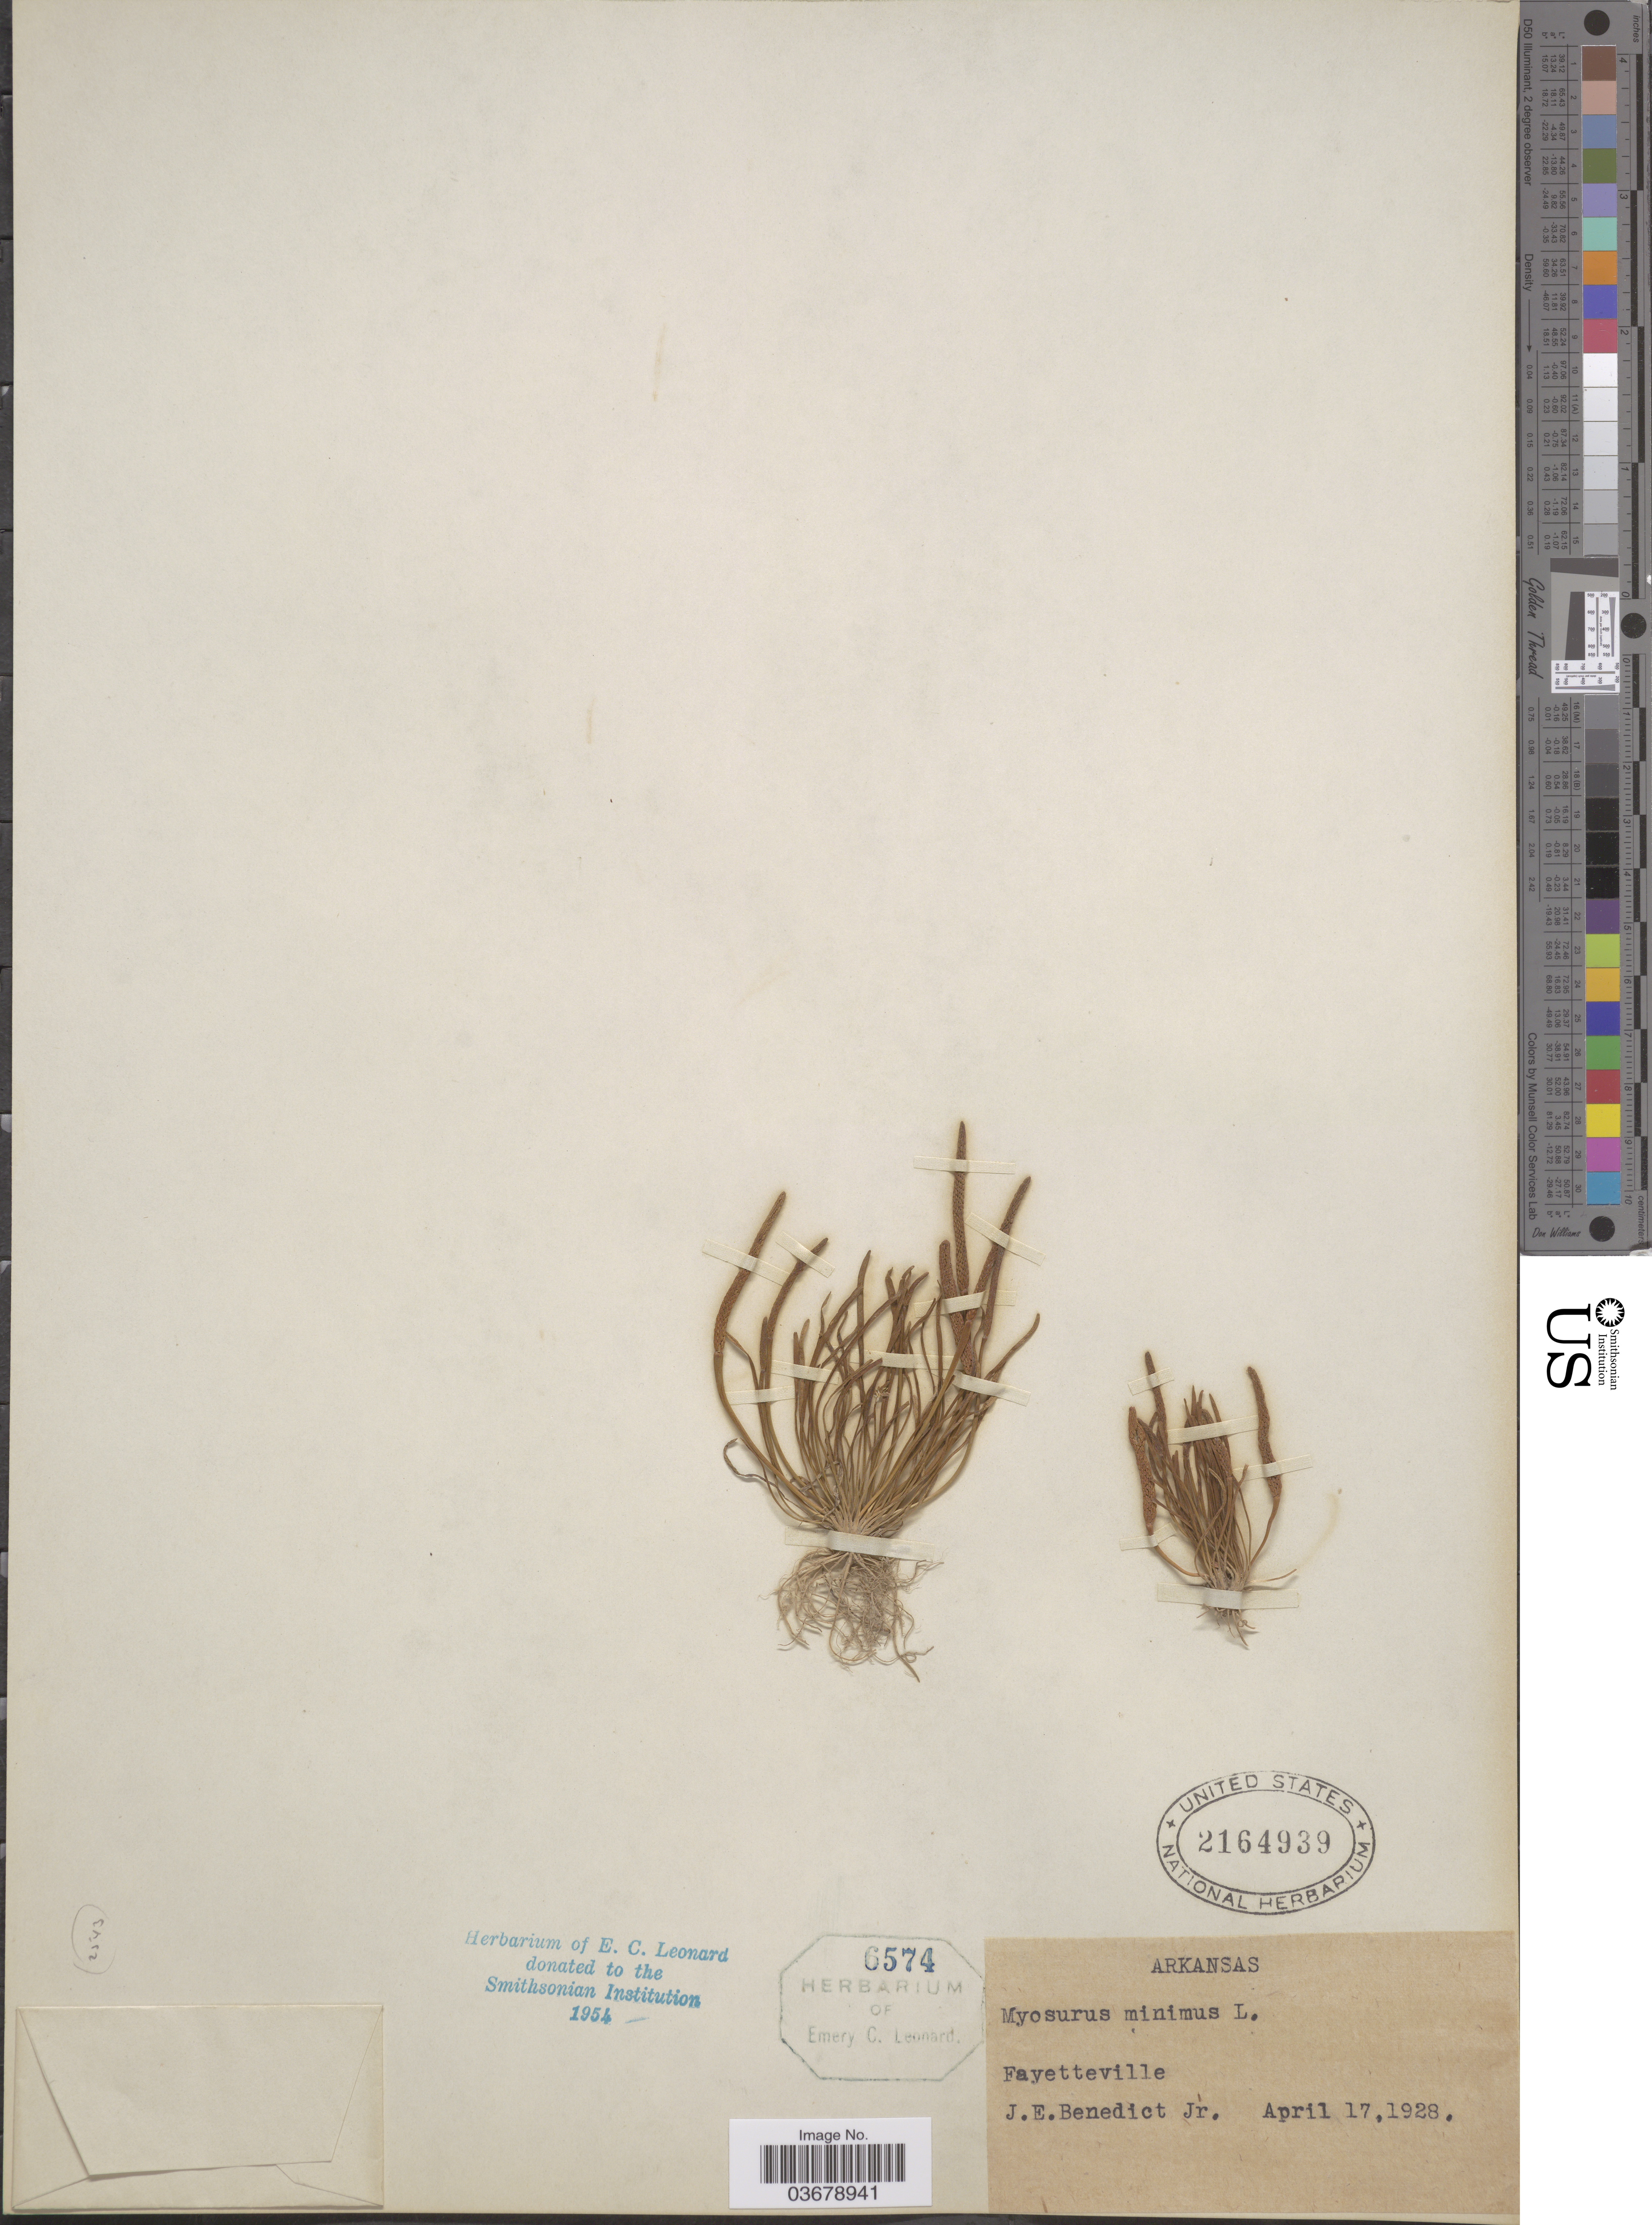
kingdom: Plantae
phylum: Tracheophyta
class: Magnoliopsida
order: Ranunculales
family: Ranunculaceae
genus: Myosurus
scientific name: Myosurus lepturus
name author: (A. Gray) Howell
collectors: J. Benedict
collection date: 1928-04-17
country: United States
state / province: Arkansas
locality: Fayetteville.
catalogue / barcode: US 2164939